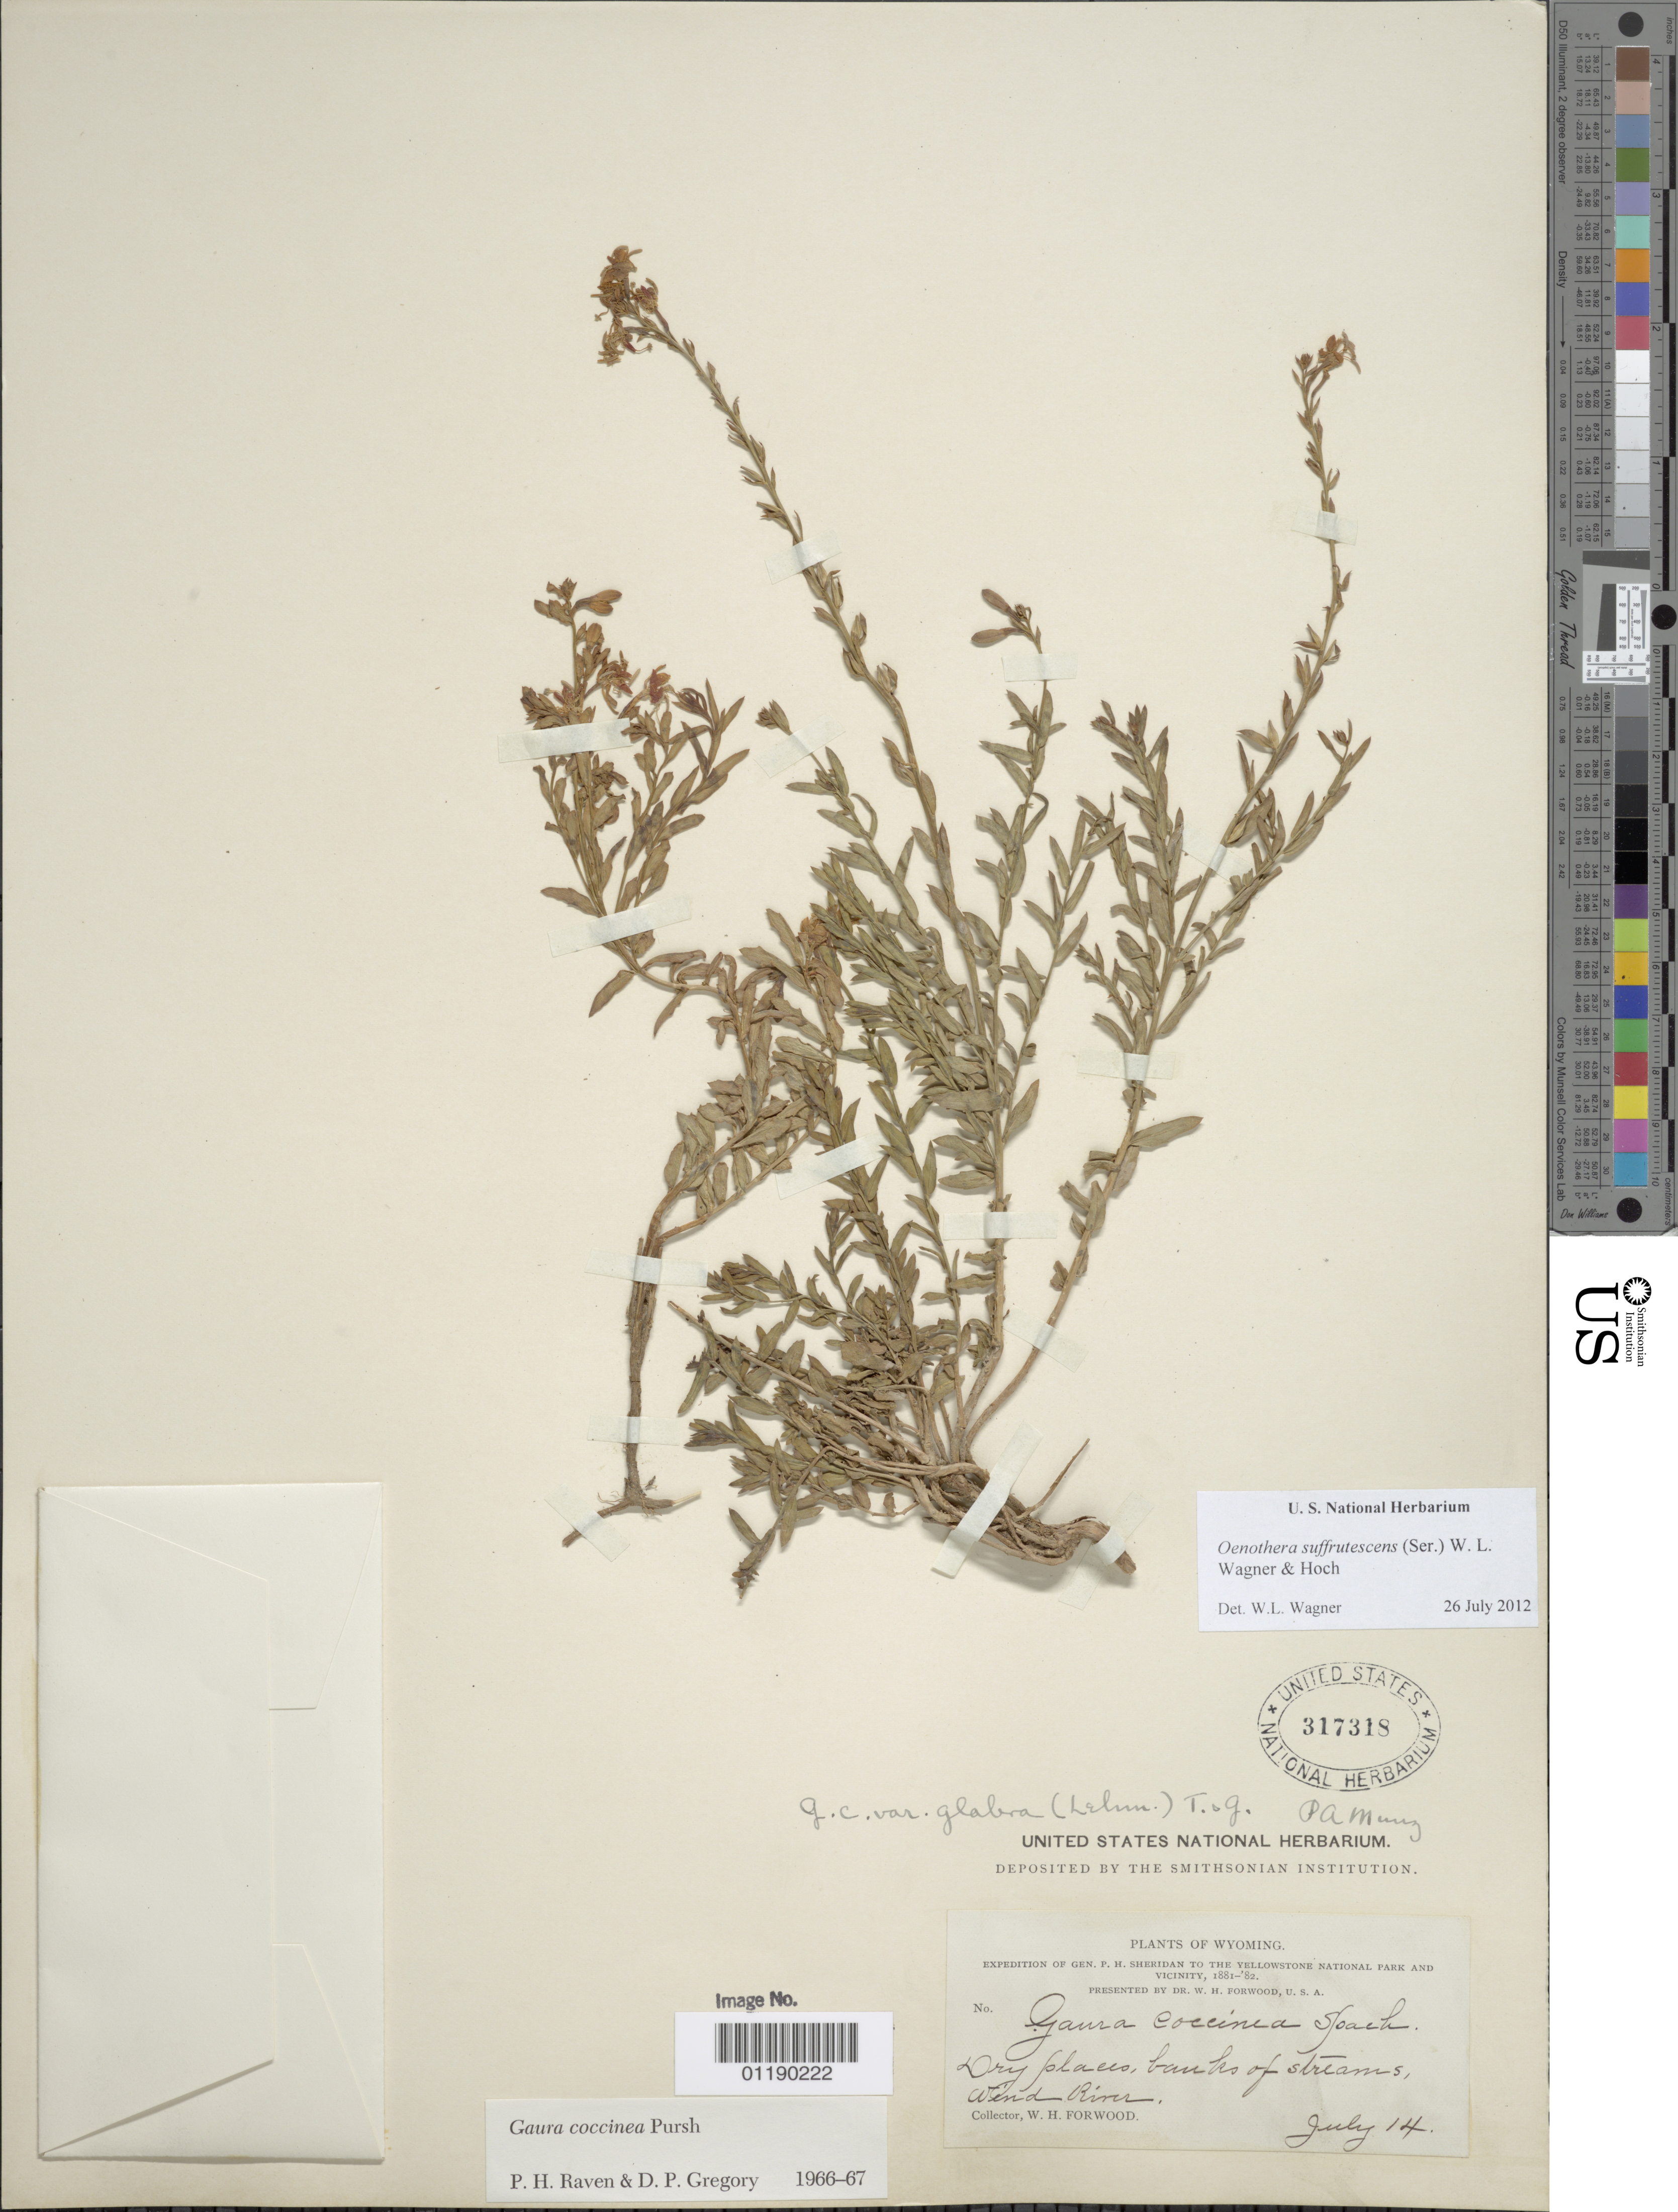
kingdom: Plantae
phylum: Tracheophyta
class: Magnoliopsida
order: Myrtales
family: Onagraceae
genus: Oenothera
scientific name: Oenothera suffrutescens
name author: (Ser.) W.L. Wagner & Hoch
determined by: Wagner, W. L., (BOT), Smithsonian Institution - National Museum of Natural History (UNITED STATES)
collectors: W. Forwood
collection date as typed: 14 Jul 1881 or 14 Jul 1882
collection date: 1881-07-14 or 1882-07-14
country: United States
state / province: Wyoming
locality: Wind River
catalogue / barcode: US 317318